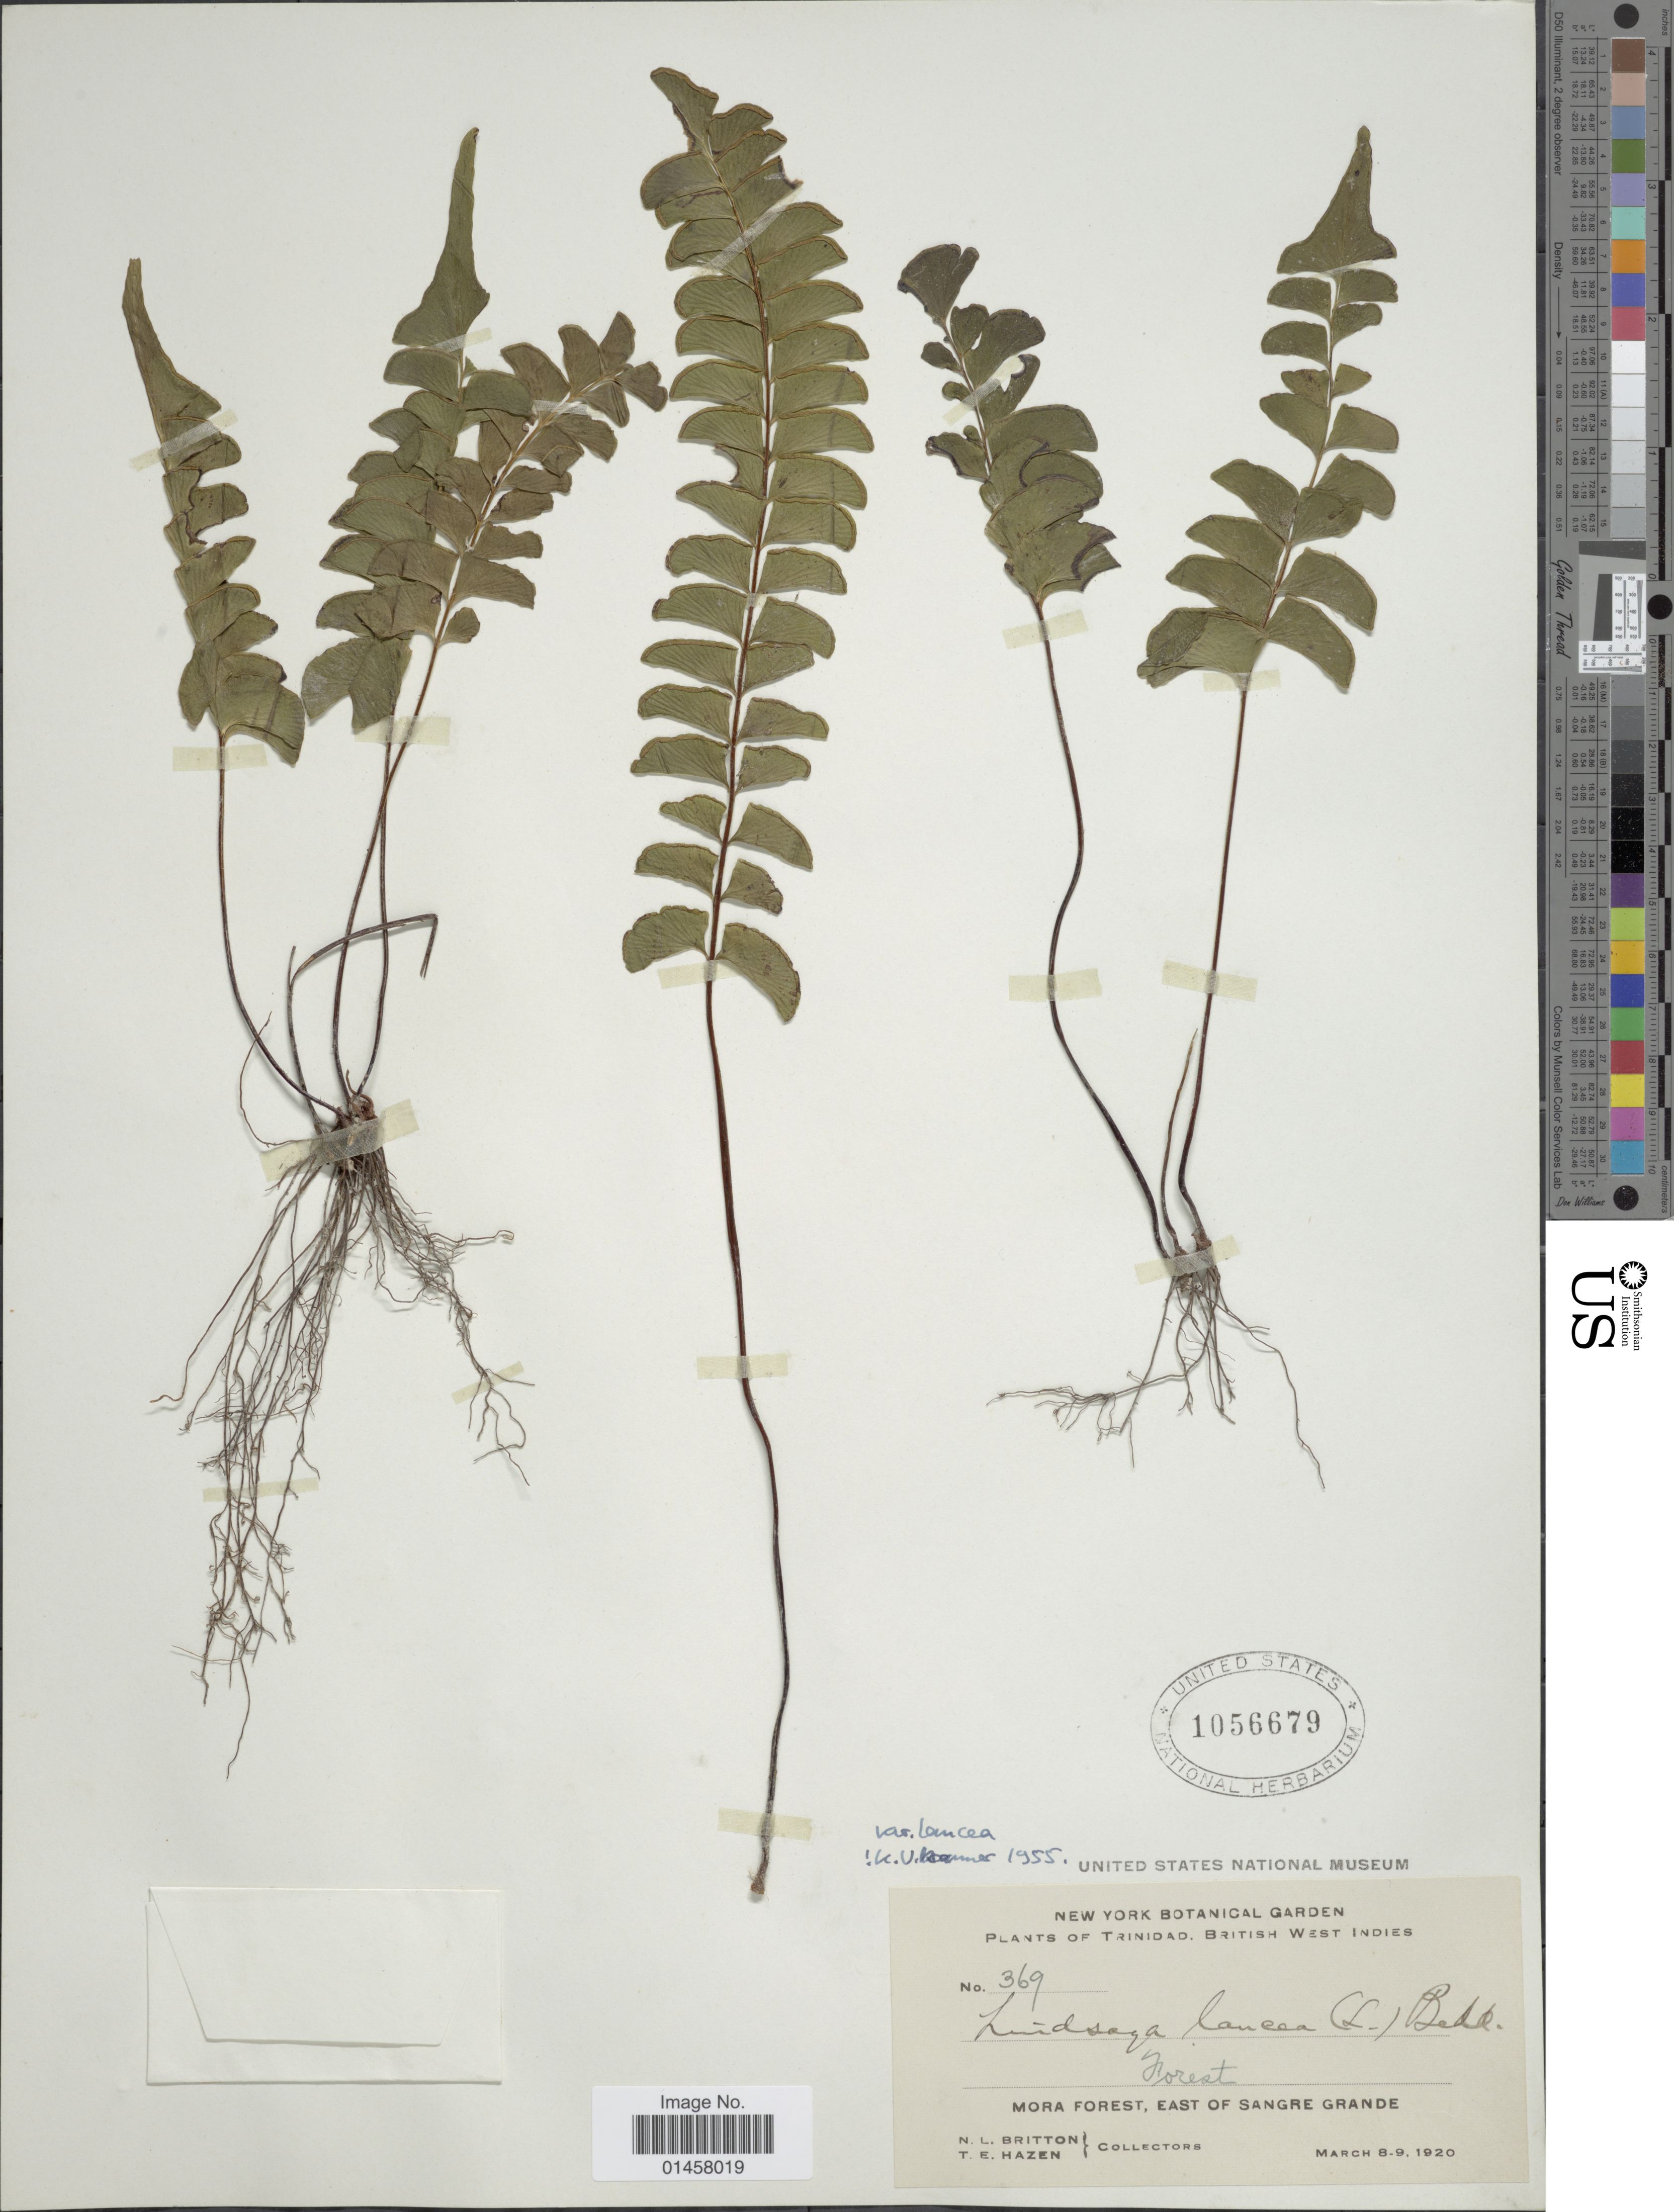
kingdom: Plantae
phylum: Tracheophyta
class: Polypodiopsida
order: Polypodiales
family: Lindsaeaceae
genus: Lindsaea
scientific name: Lindsaea lancea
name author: (L.) Bedd.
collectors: N. Britton & T. E. Hazen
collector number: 369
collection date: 1920-03-08/1920-03-09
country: Trinidad and Tobago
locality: Trinidad, British West Indies, Mora Forest, East of Sangre Grande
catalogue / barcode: US 1056679